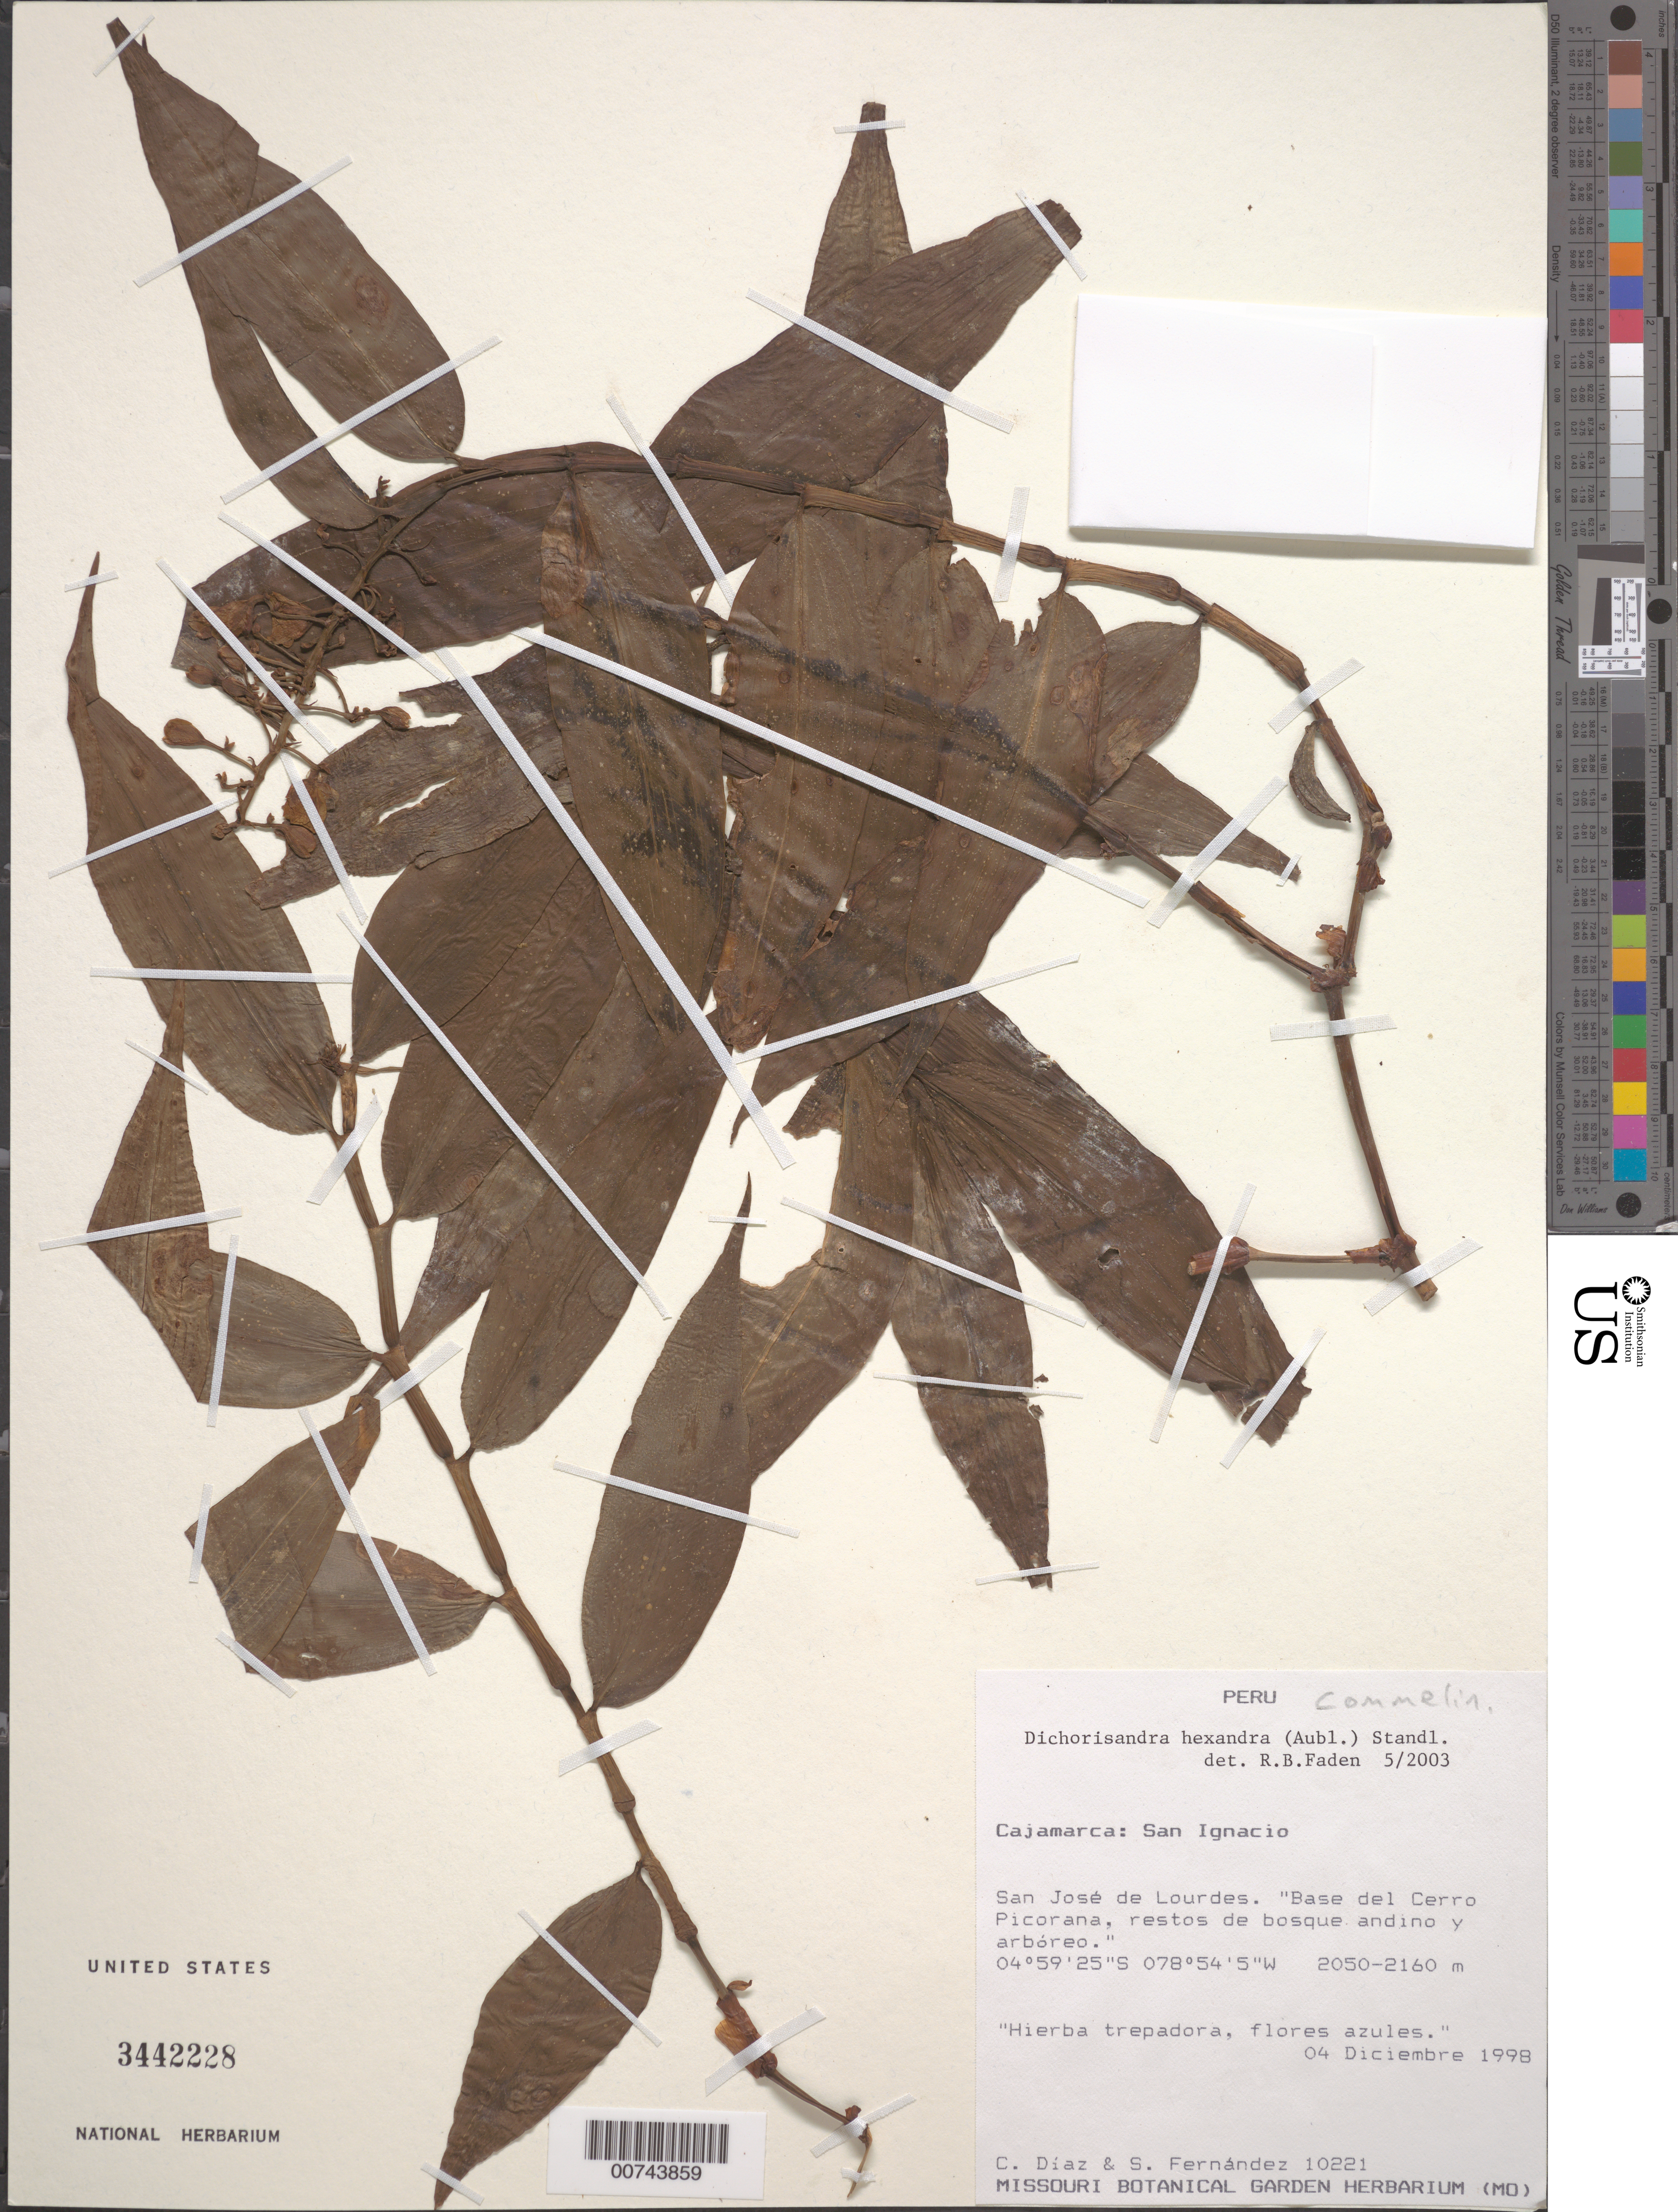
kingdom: Plantae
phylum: Tracheophyta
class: Liliopsida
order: Commelinales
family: Commelinaceae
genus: Dichorisandra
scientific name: Dichorisandra hexandra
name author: (Aubl.) Standl.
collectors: C. Díaz & S. Fernandez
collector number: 10221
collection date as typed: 04 Dec 1998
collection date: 1998-12-04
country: Peru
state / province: Cajamarca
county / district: San Ignacio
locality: San José de Lourdes, base del Cerro Picorana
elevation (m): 2050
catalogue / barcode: US 3442228